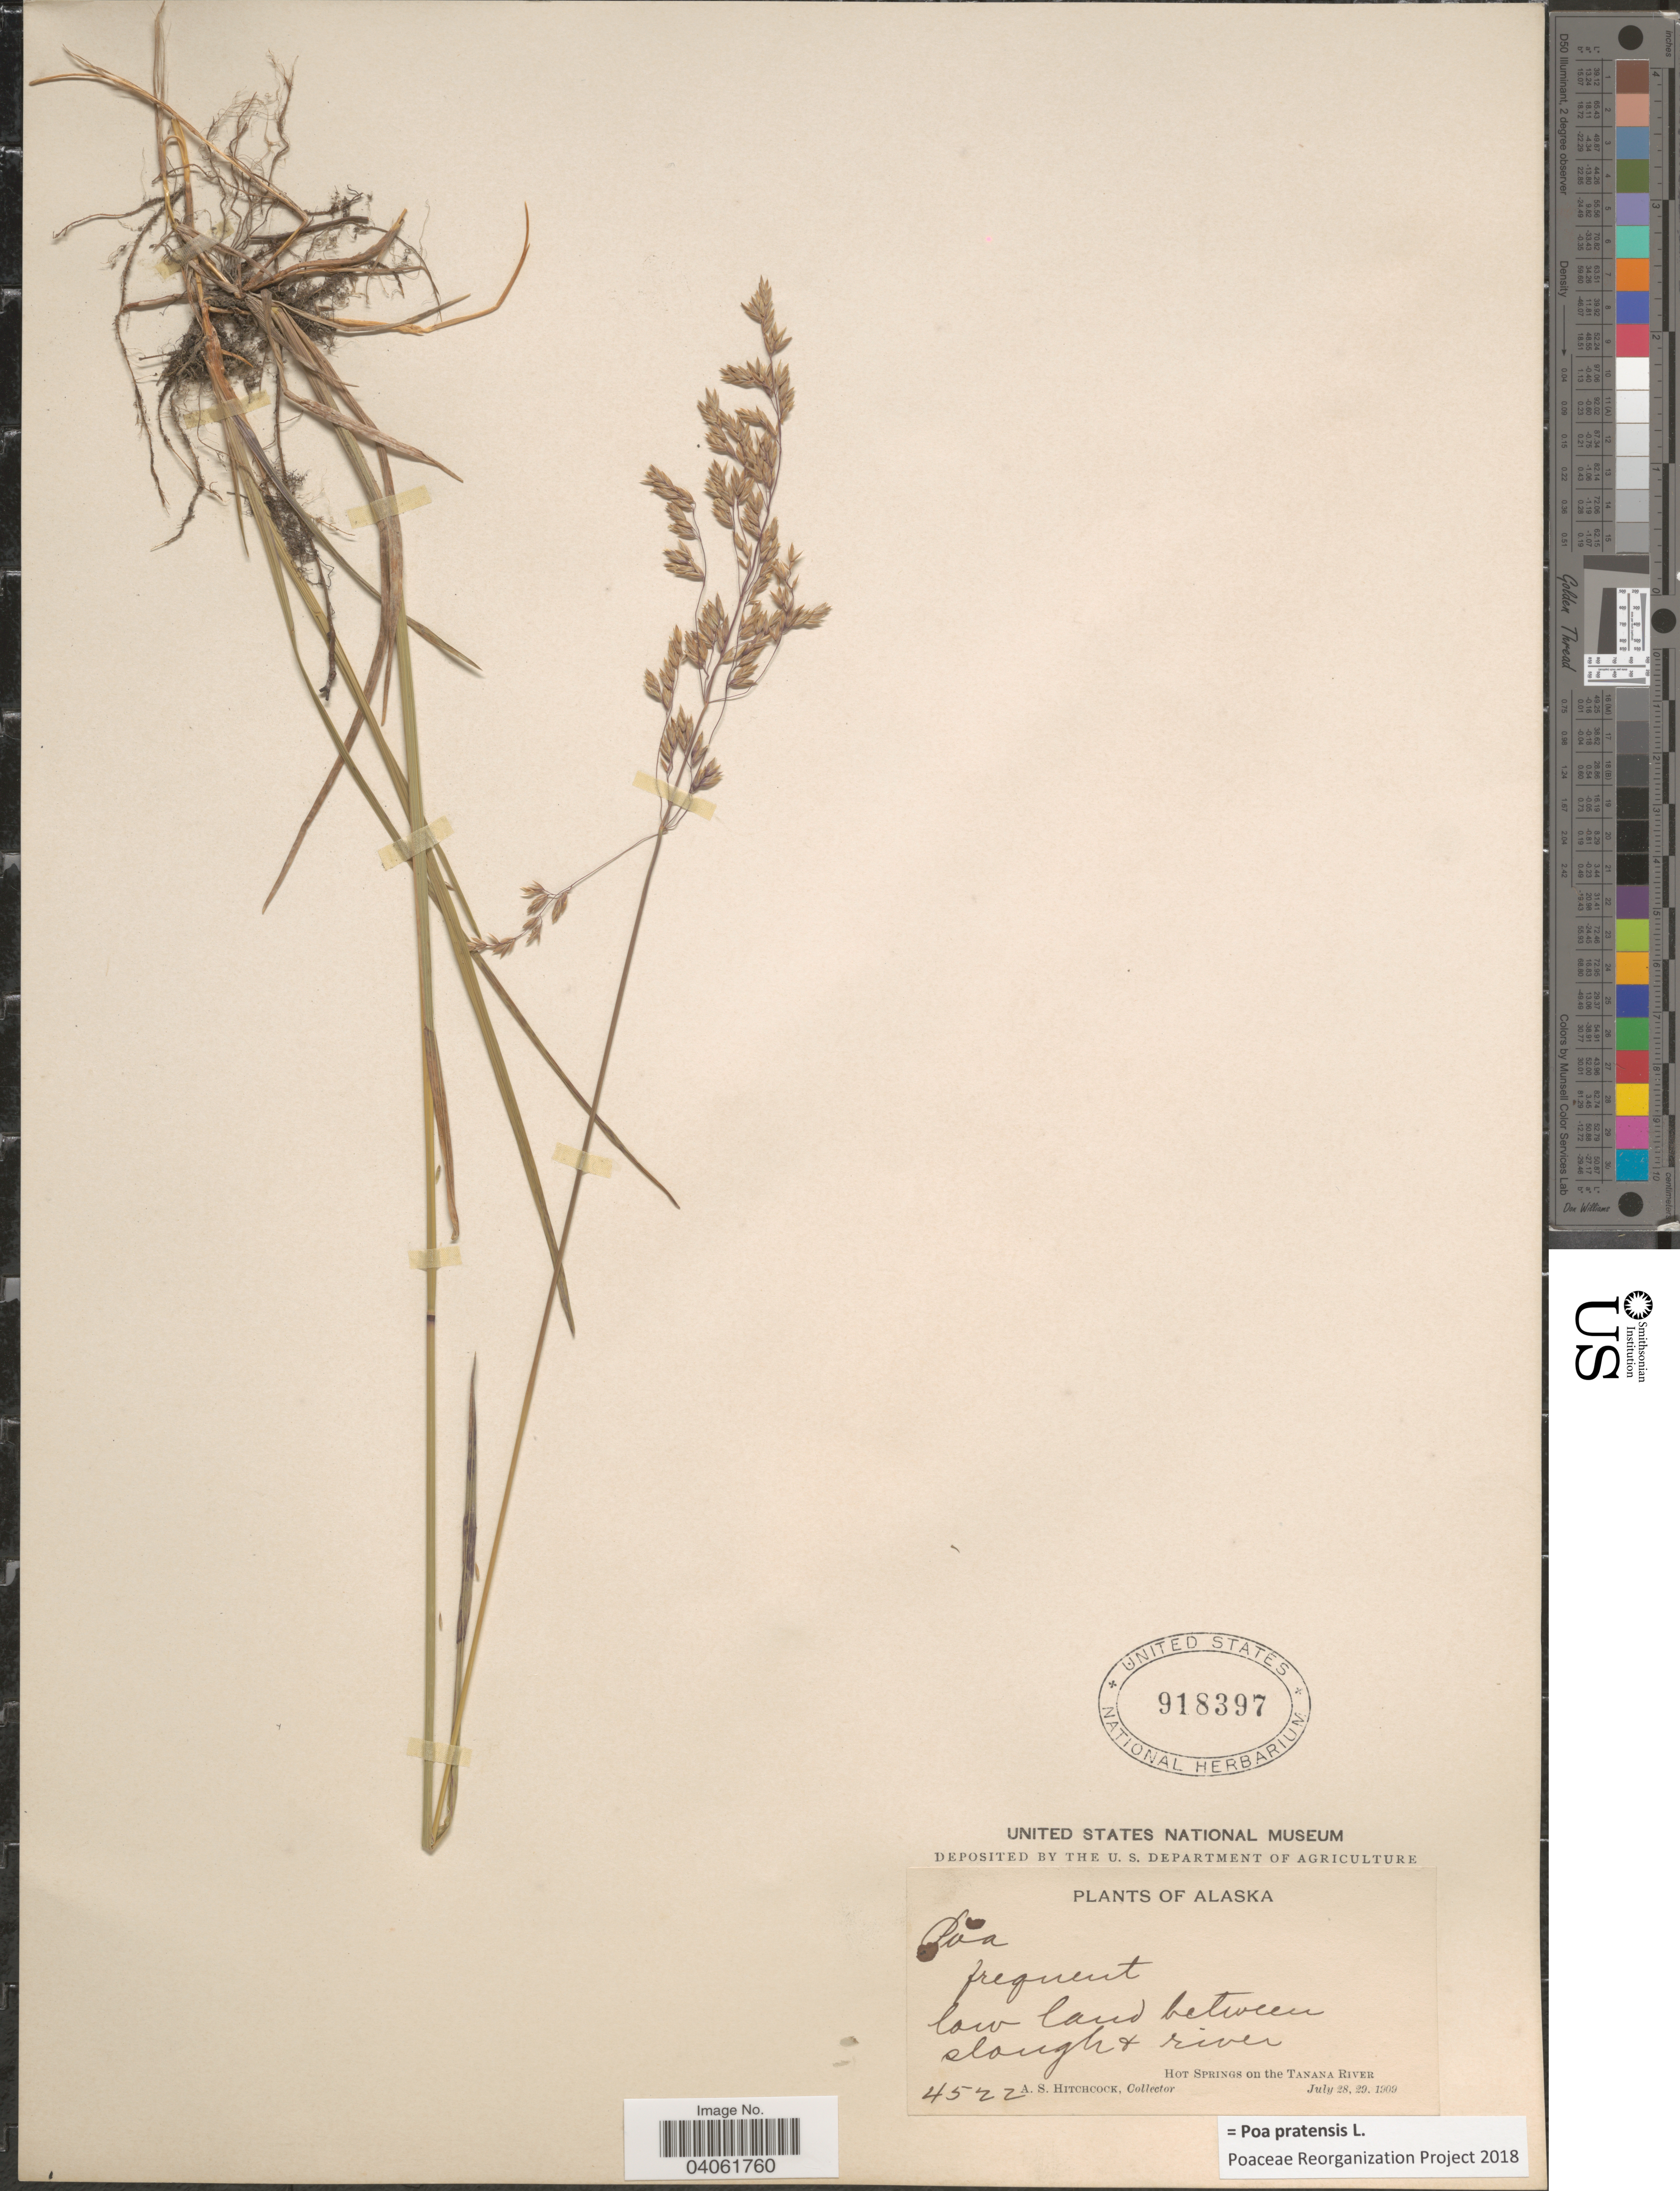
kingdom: Plantae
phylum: Tracheophyta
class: Liliopsida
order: Poales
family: Poaceae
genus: Poa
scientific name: Poa pratensis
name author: L.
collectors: A. S. Hitchcock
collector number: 4522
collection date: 1909-07-28/1909-07-29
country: United States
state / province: Alaska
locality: Hot Springs on the Tanana River.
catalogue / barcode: US 918397